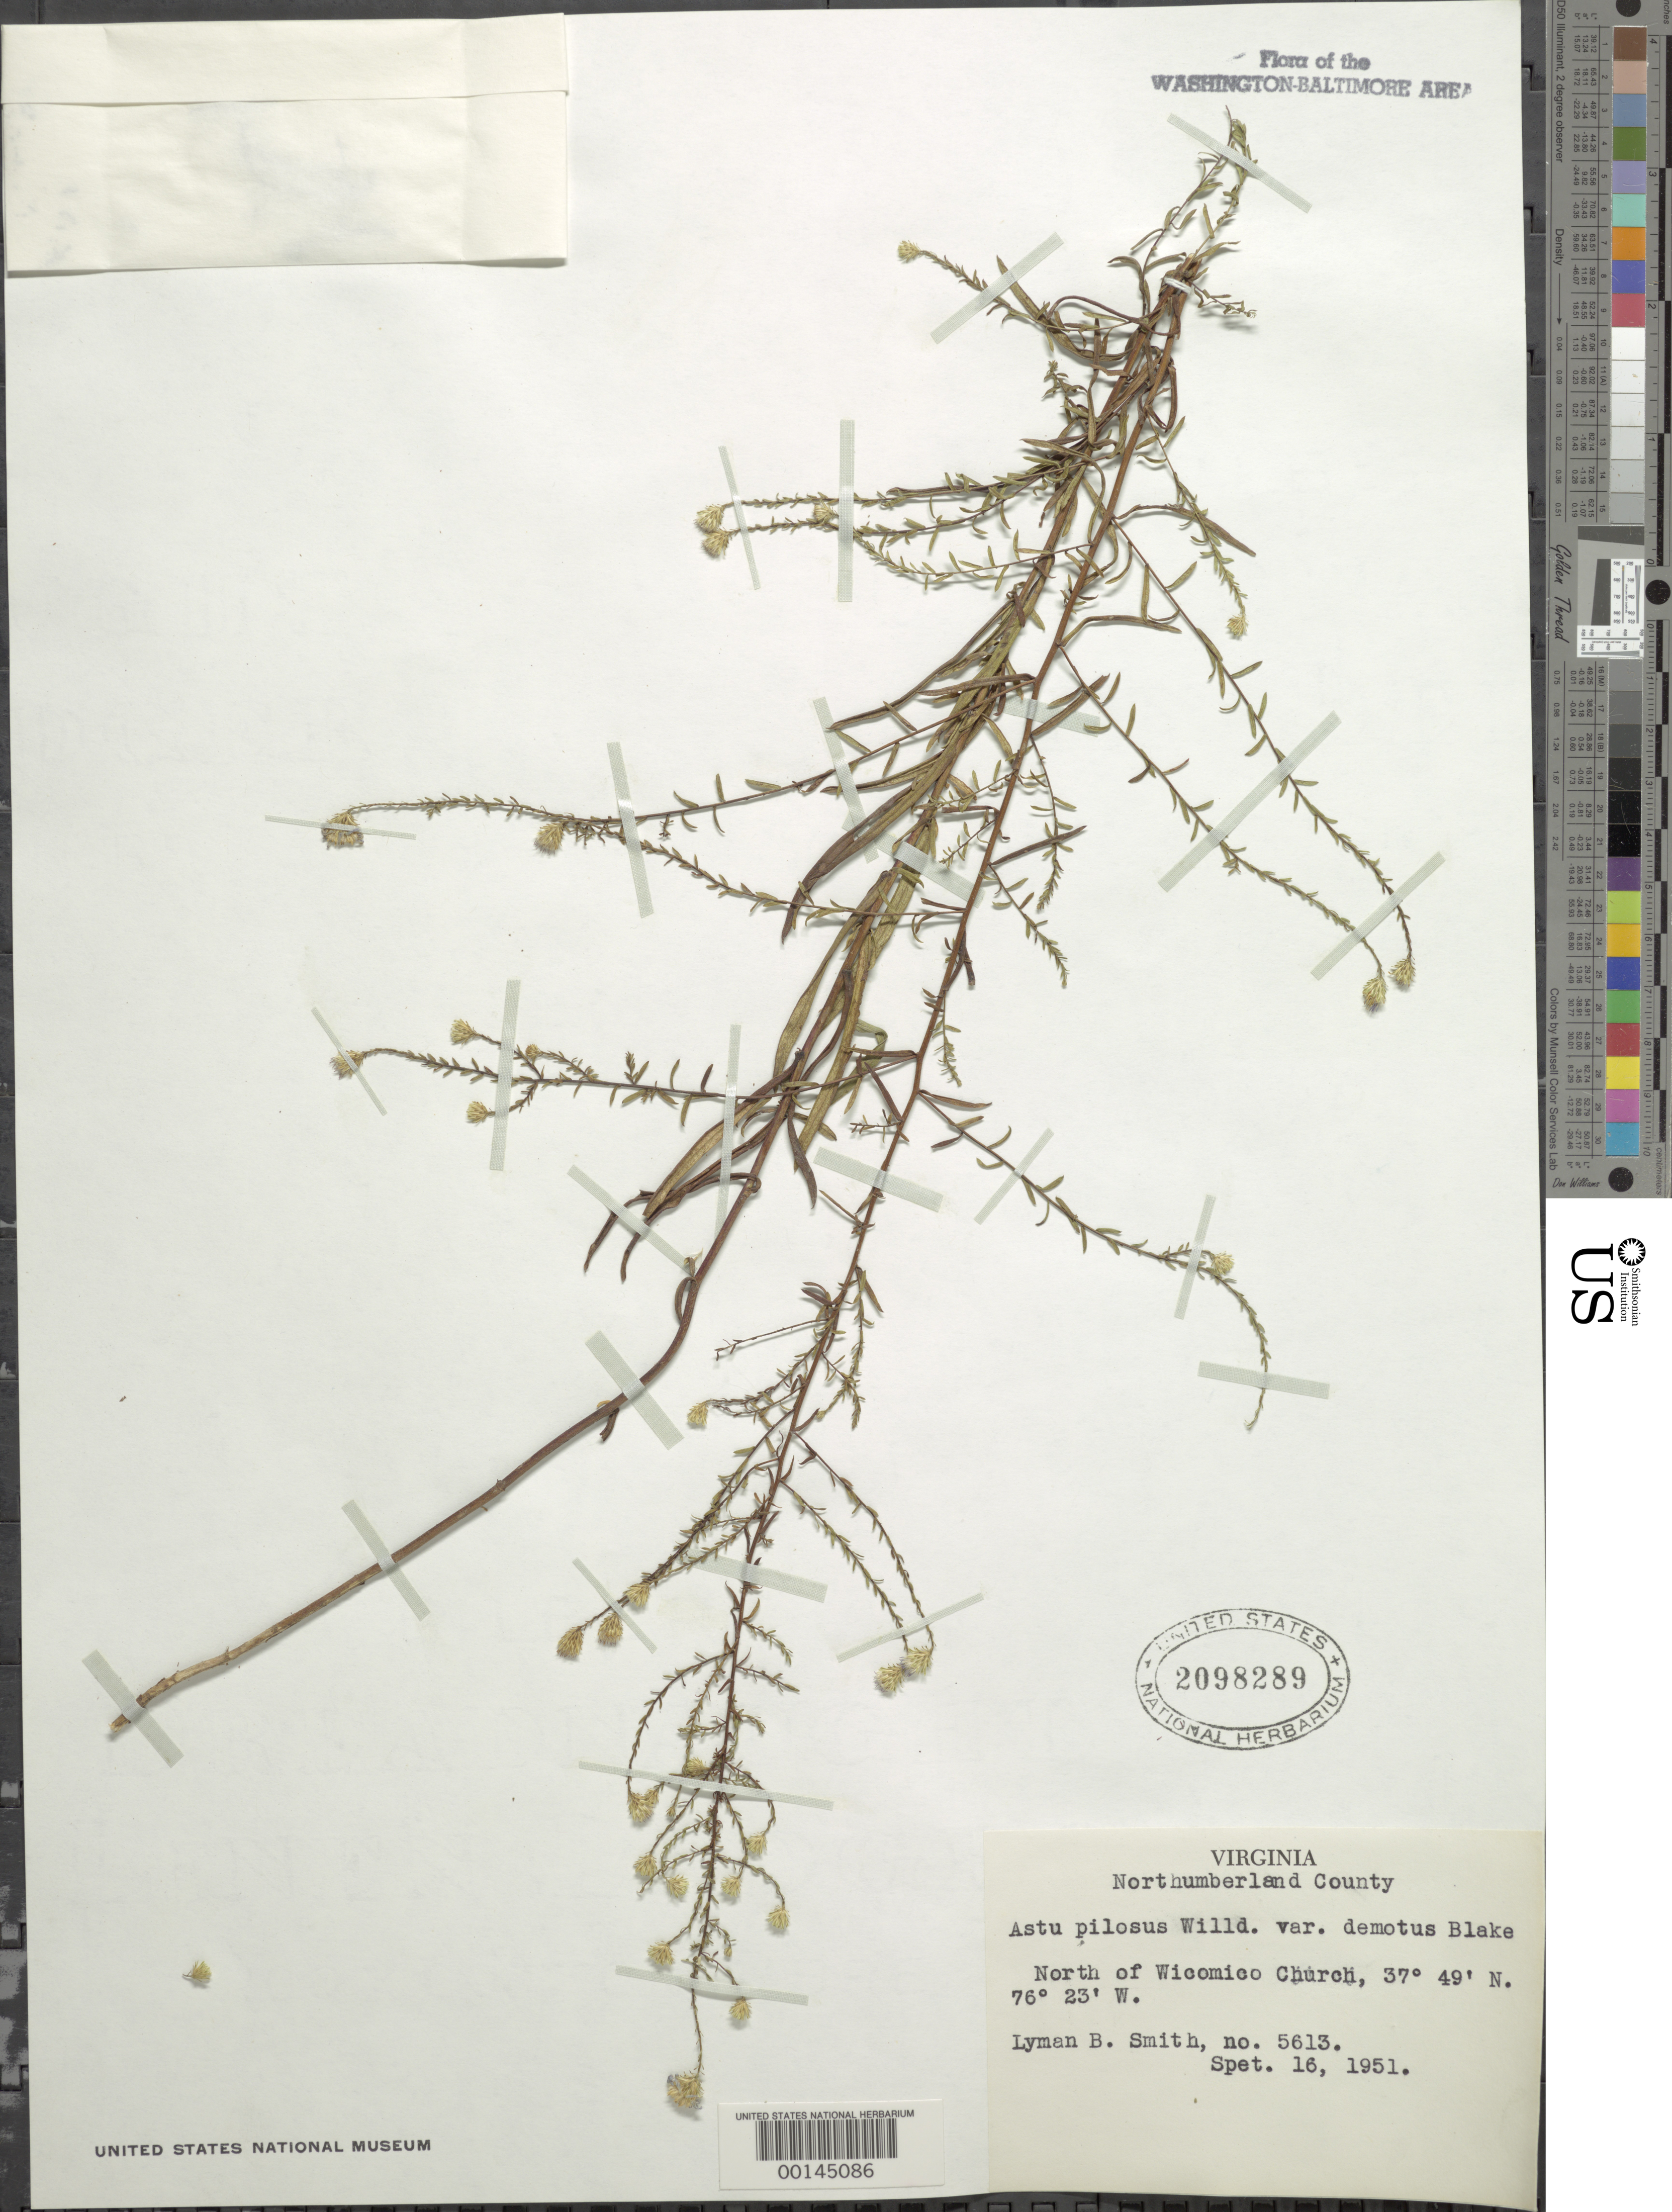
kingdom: Plantae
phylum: Tracheophyta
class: Magnoliopsida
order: Asterales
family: Asteraceae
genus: Symphyotrichum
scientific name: Symphyotrichum pilosum var. pringlei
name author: (A. Gray) G.L. Nesom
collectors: L. Smith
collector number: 5613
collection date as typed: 16 Sep 1951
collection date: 1951-09-16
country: United States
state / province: Virginia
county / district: Northumberland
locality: North of Wicomico Church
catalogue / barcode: US 2098289